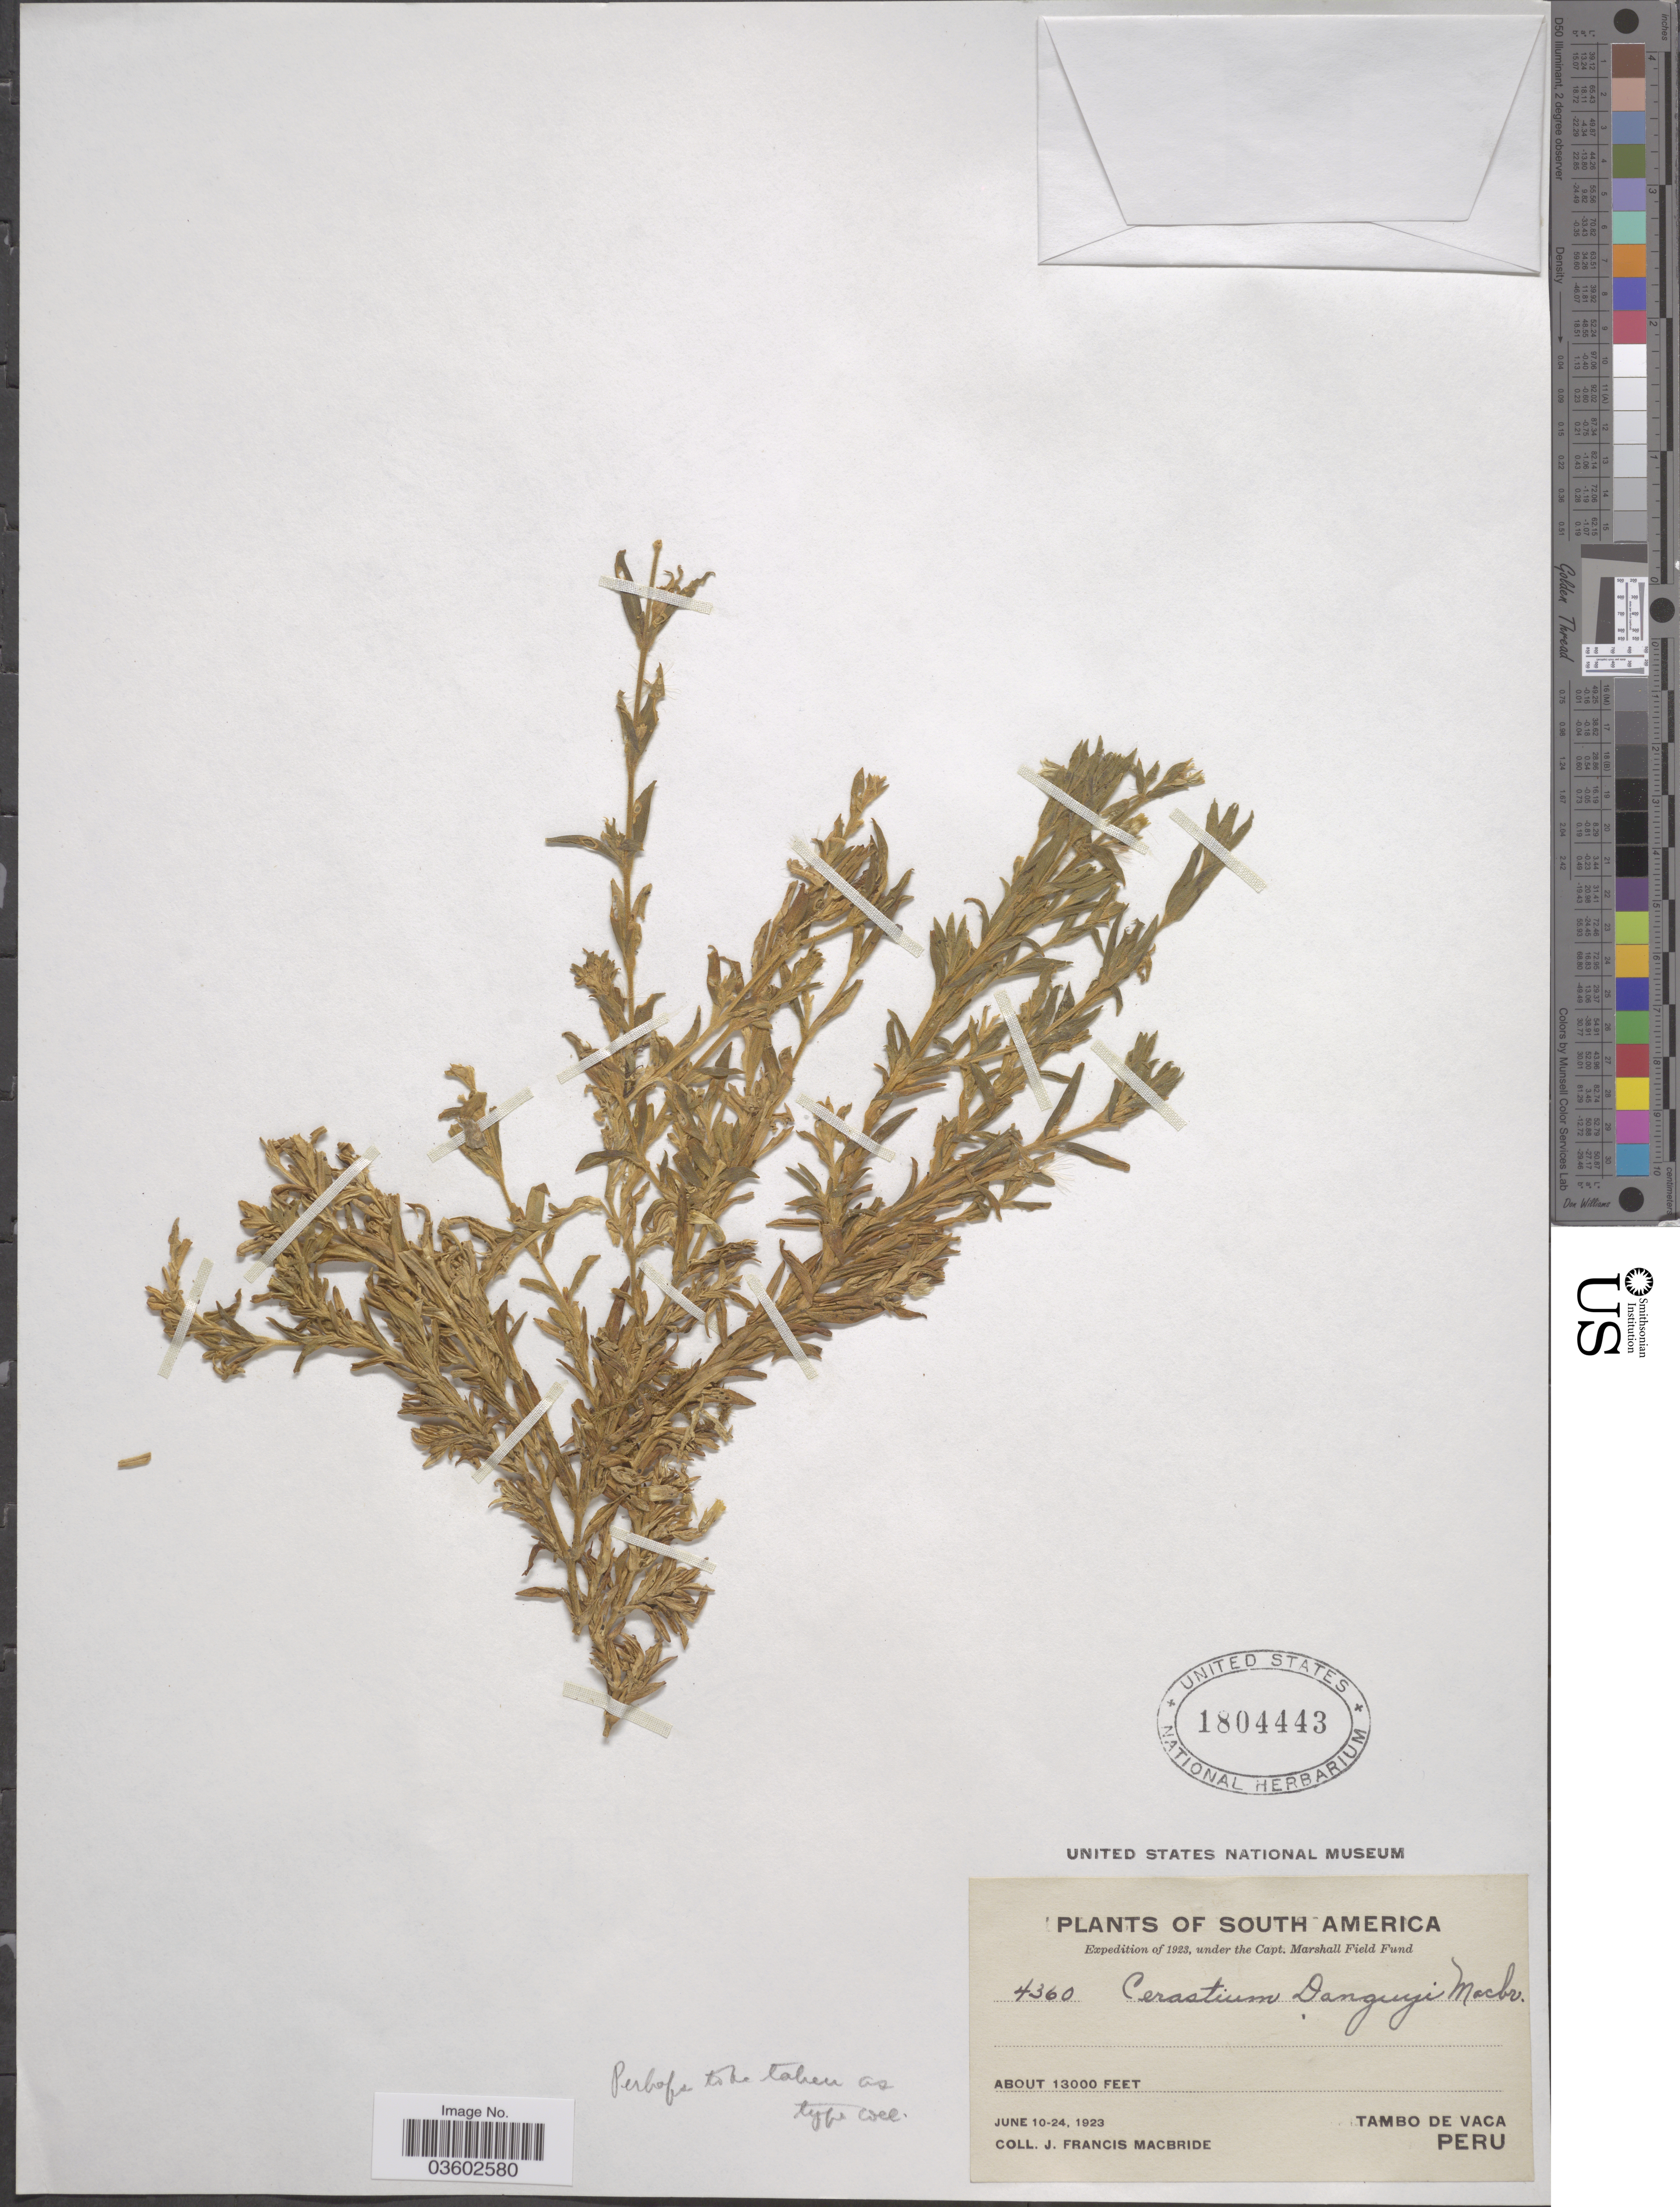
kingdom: Plantae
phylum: Tracheophyta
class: Magnoliopsida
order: Caryophyllales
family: Caryophyllaceae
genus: Cerastium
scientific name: Cerastium danguyi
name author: J.F. Macbr.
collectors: J. F. Macbride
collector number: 4360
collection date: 1923-06-10/1923-06-24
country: Peru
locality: Tambo de Vaca.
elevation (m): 3962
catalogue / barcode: US 1804443